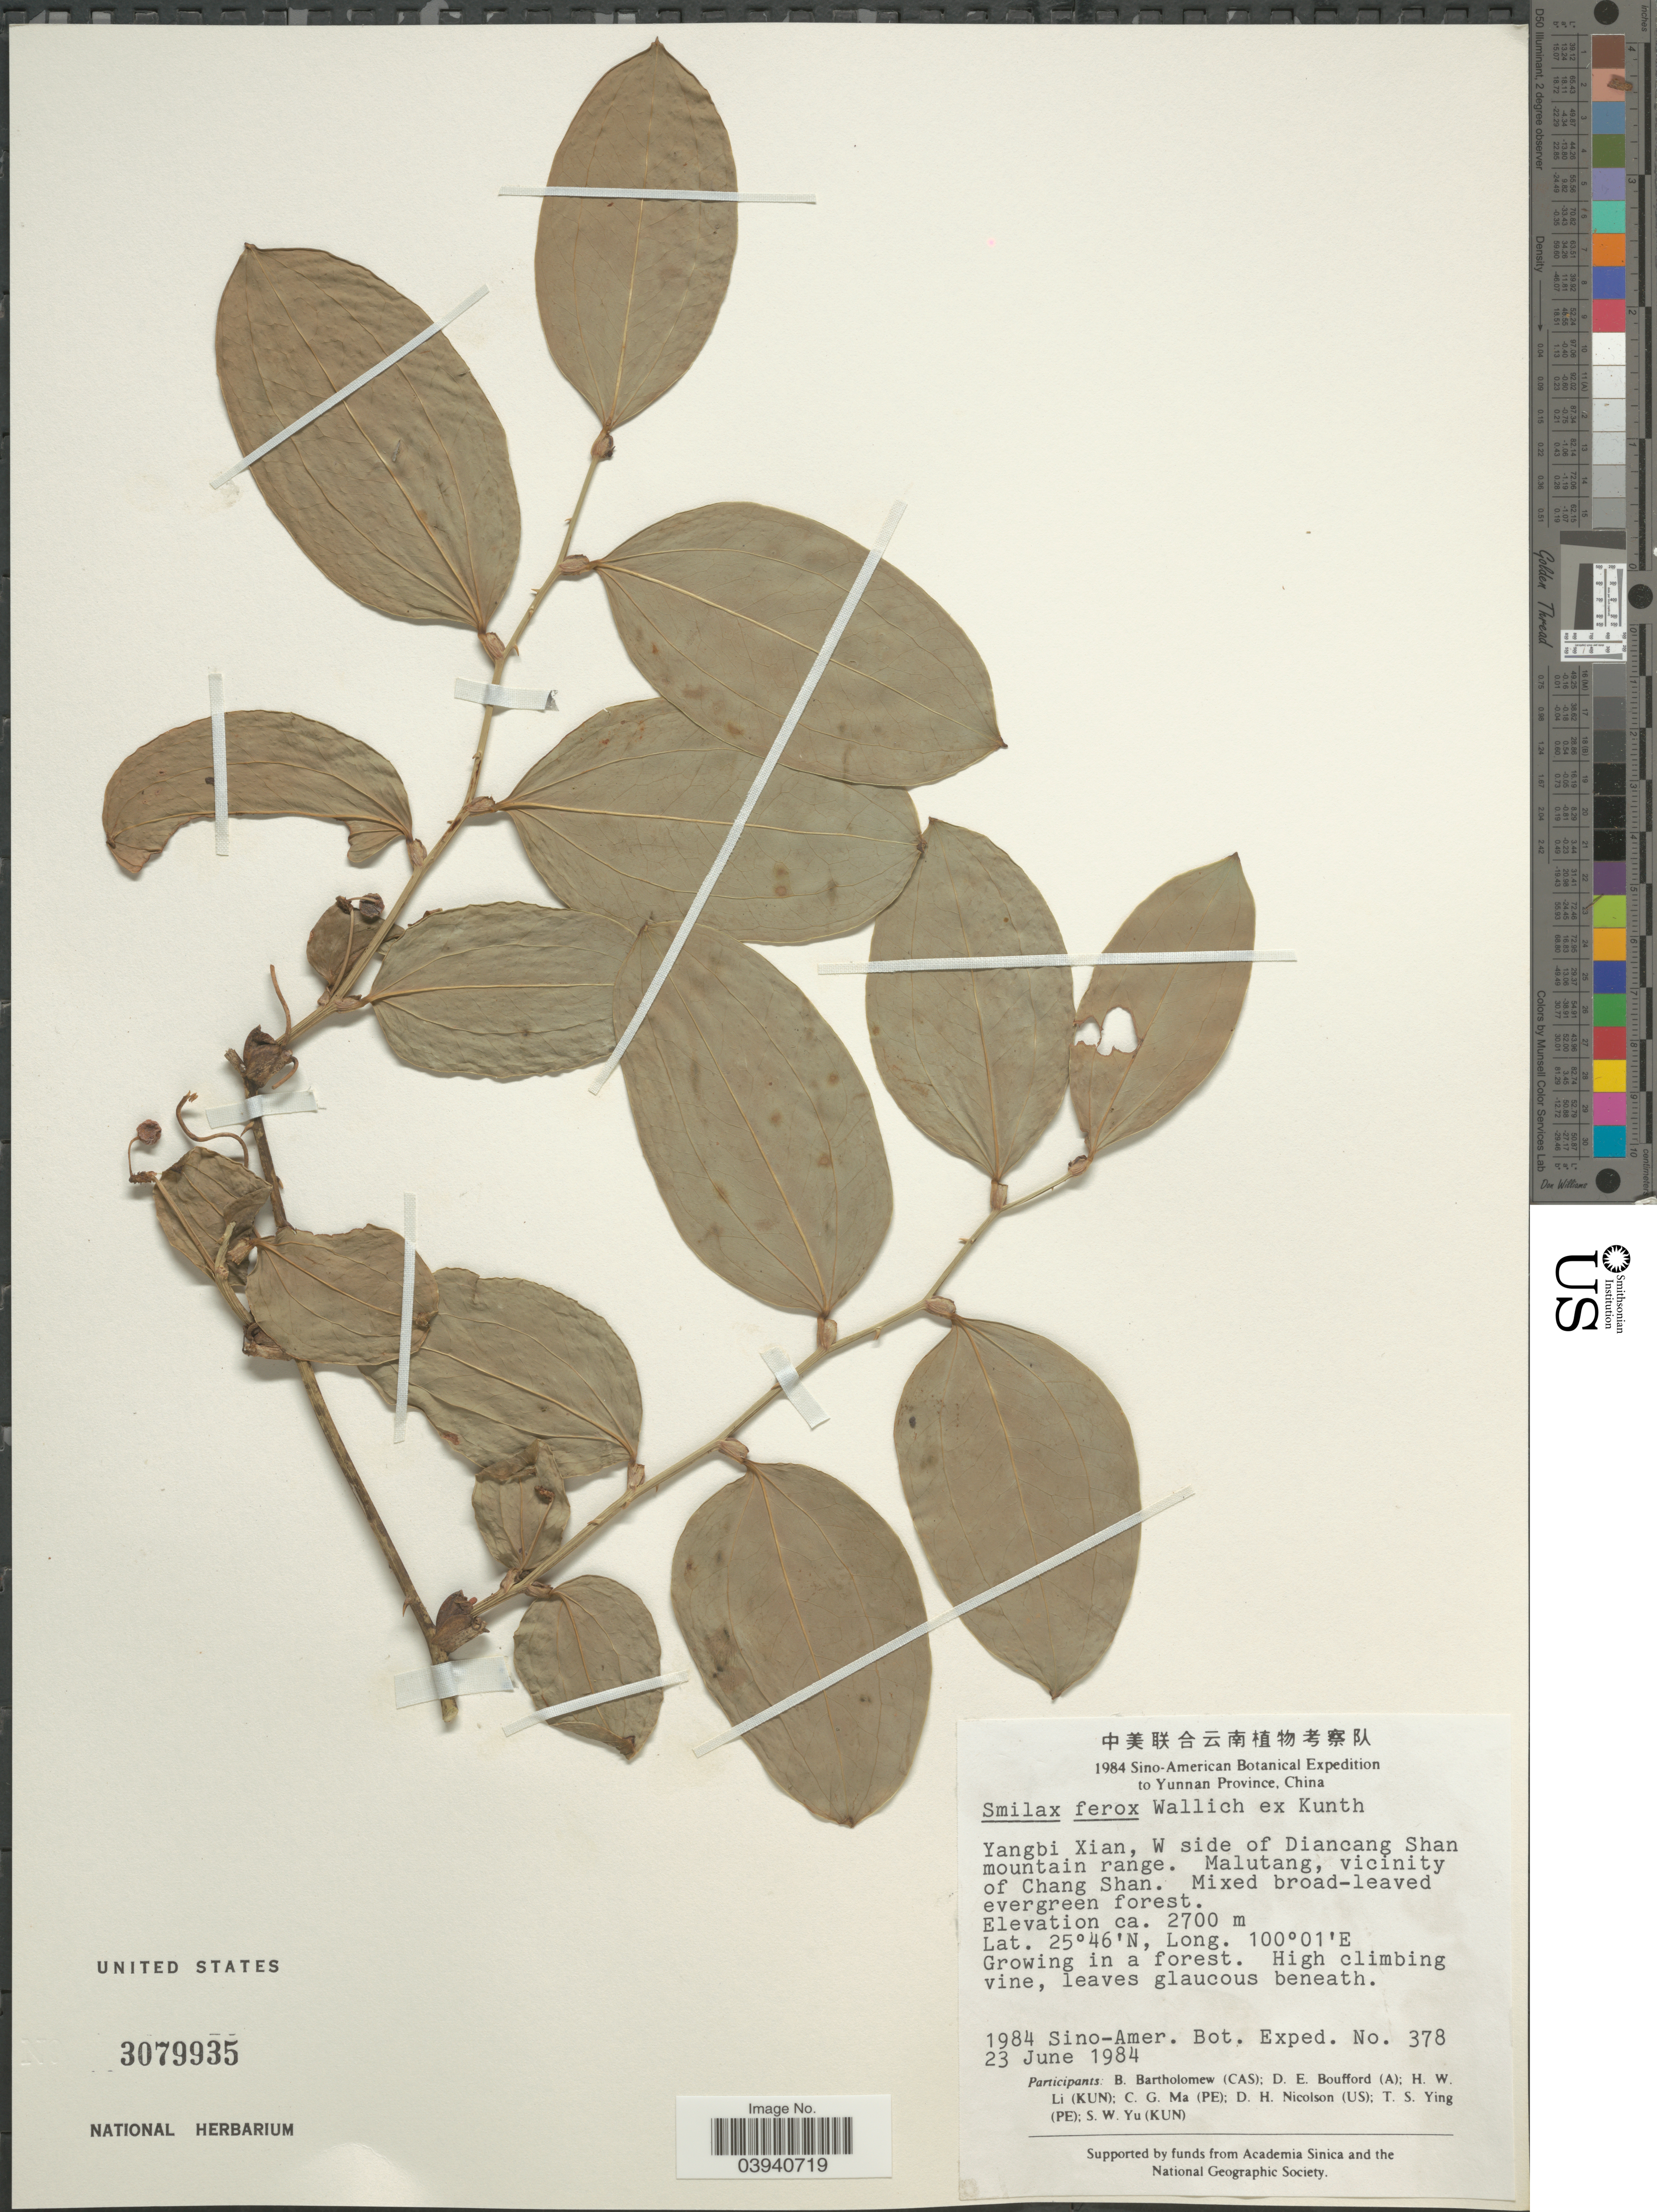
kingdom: Plantae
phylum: Tracheophyta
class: Liliopsida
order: Liliales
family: Smilacaceae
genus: Smilax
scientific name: Smilax ferox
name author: Wall. ex Kunth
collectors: Sino-Amer. Bot. Exped. 1984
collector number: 378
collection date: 1984-06-23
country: China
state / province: Yunnan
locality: Yangbi Xian, W side of Diancang Shan mountain range. Malutang, vicinity of Chang Shan.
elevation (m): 2700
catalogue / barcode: US 3079935